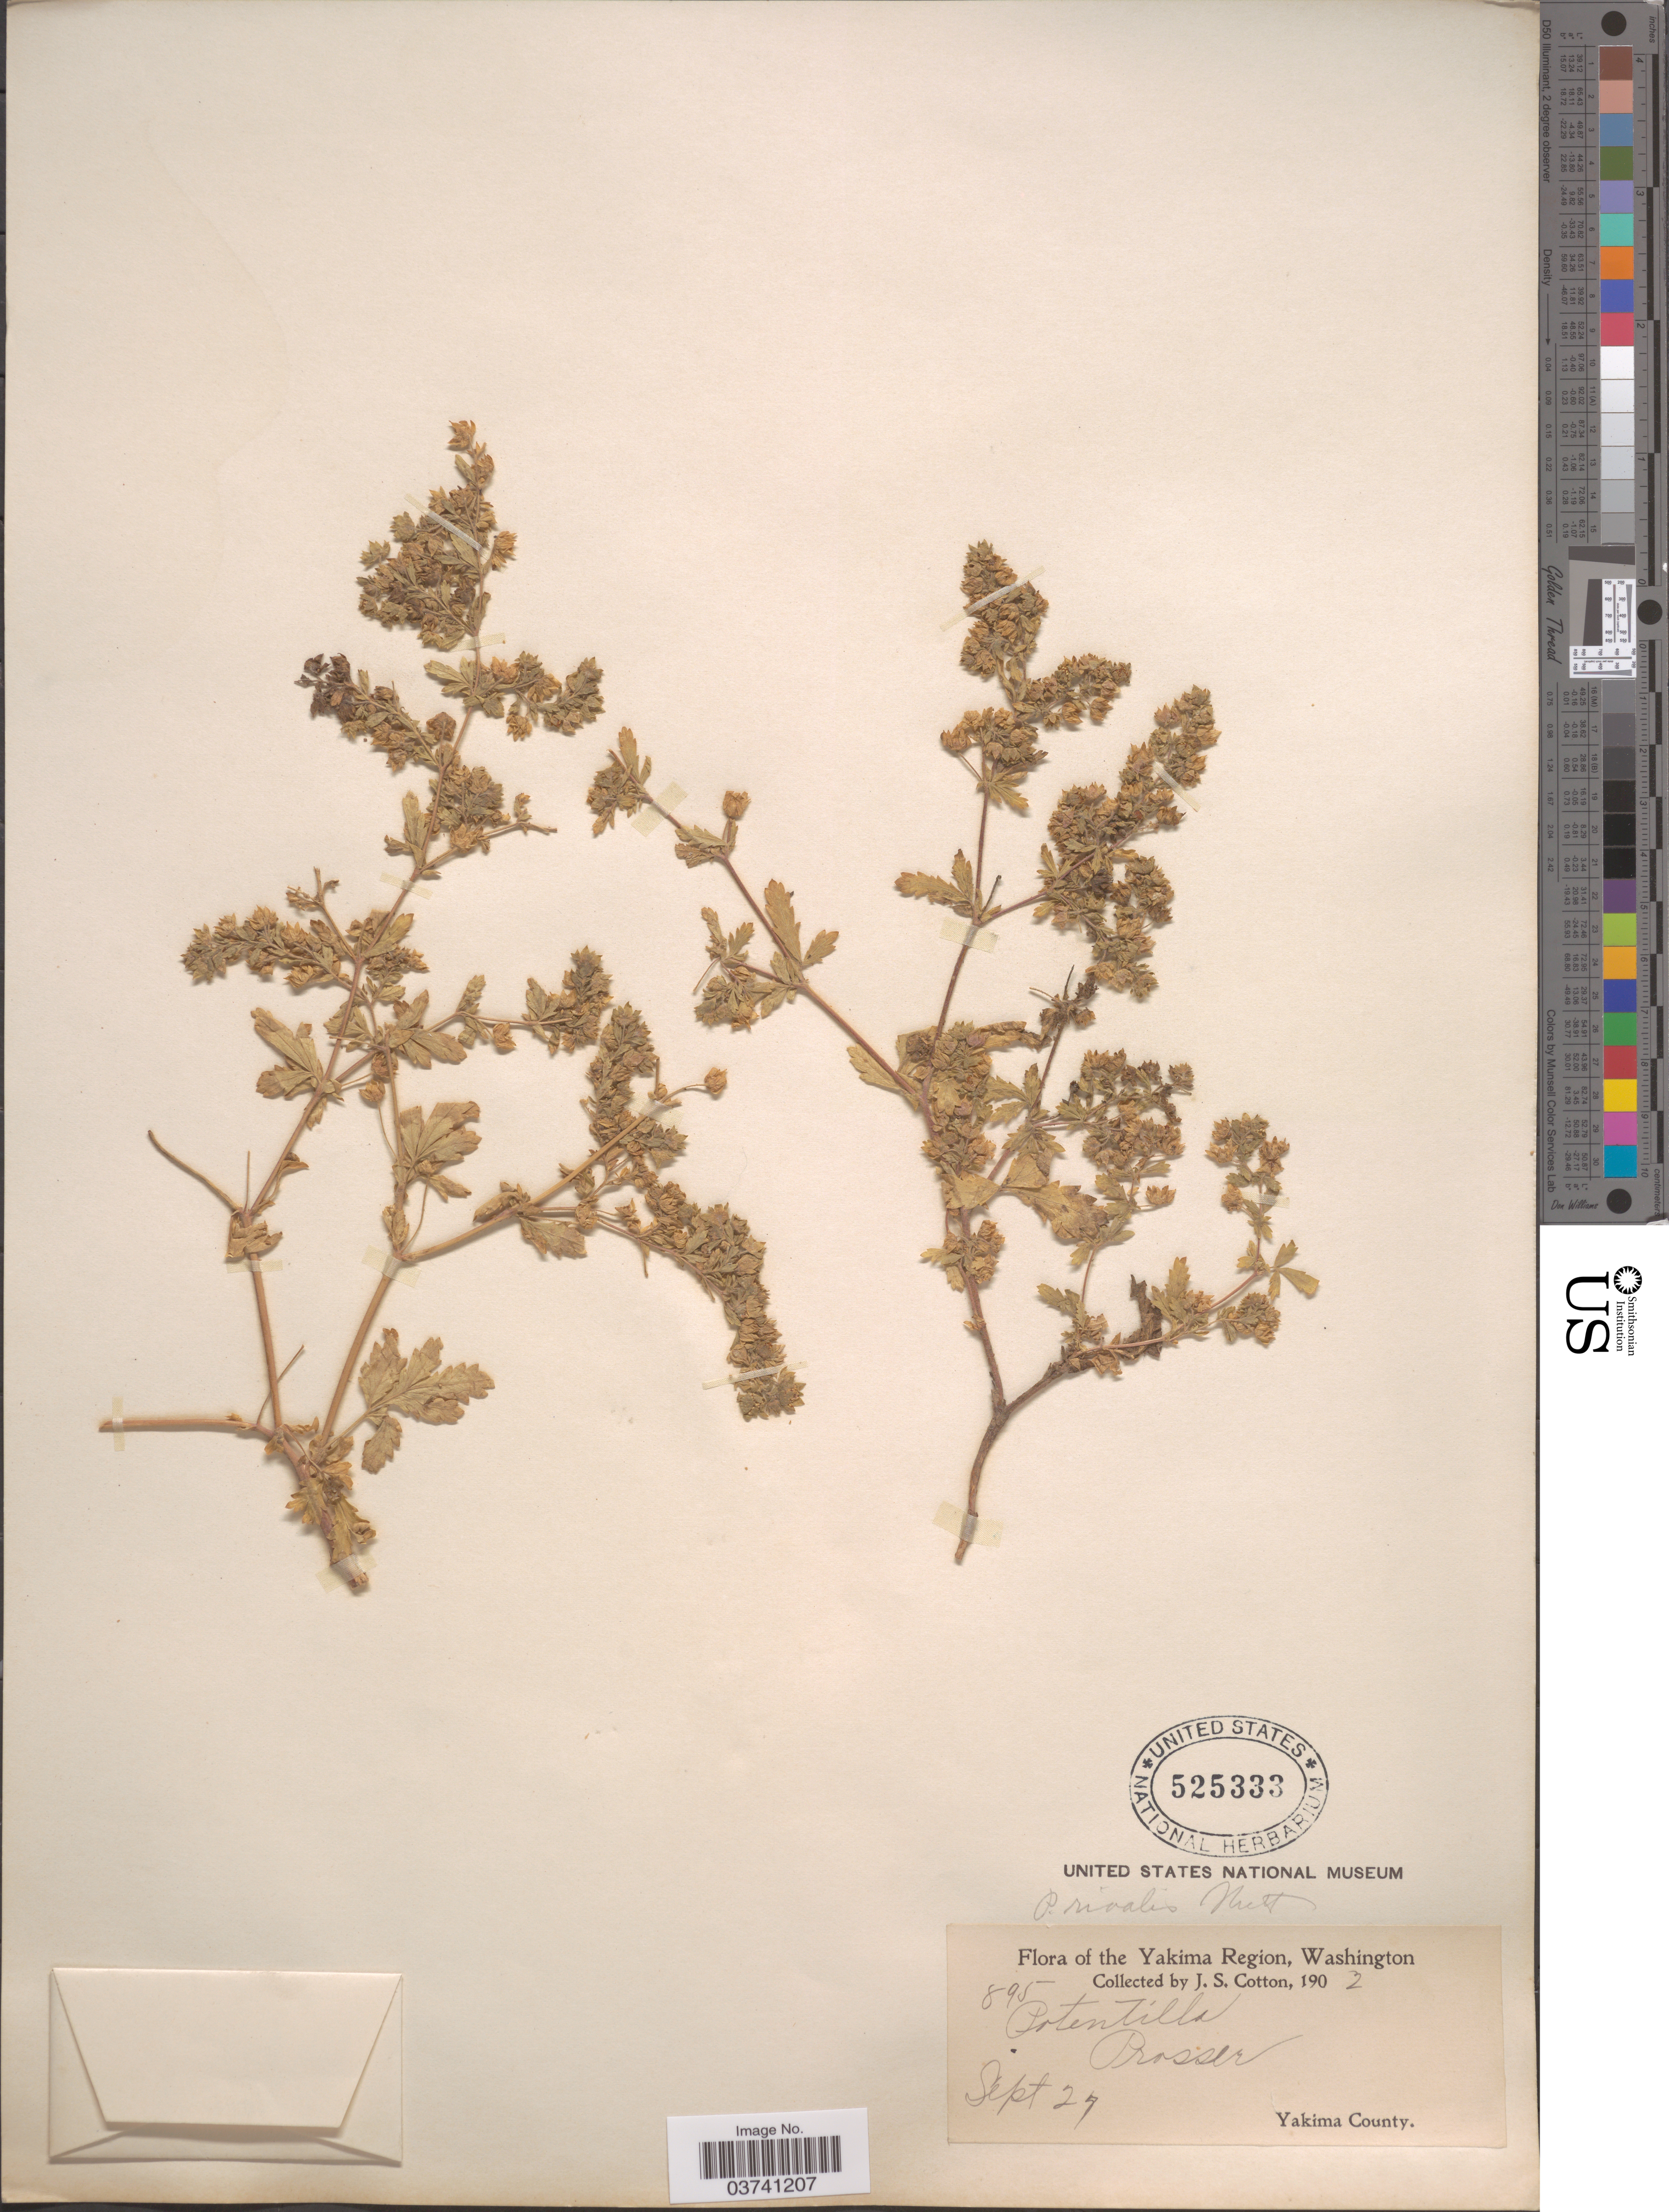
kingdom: Plantae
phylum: Tracheophyta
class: Magnoliopsida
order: Rosales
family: Rosaceae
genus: Potentilla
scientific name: Potentilla rivalis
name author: Nutt.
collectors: J. S. Cotton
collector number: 895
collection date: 1902-09-27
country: United States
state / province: Washington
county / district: Yakima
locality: Yakima Region. Prosser. Yakima County.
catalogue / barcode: US 525333